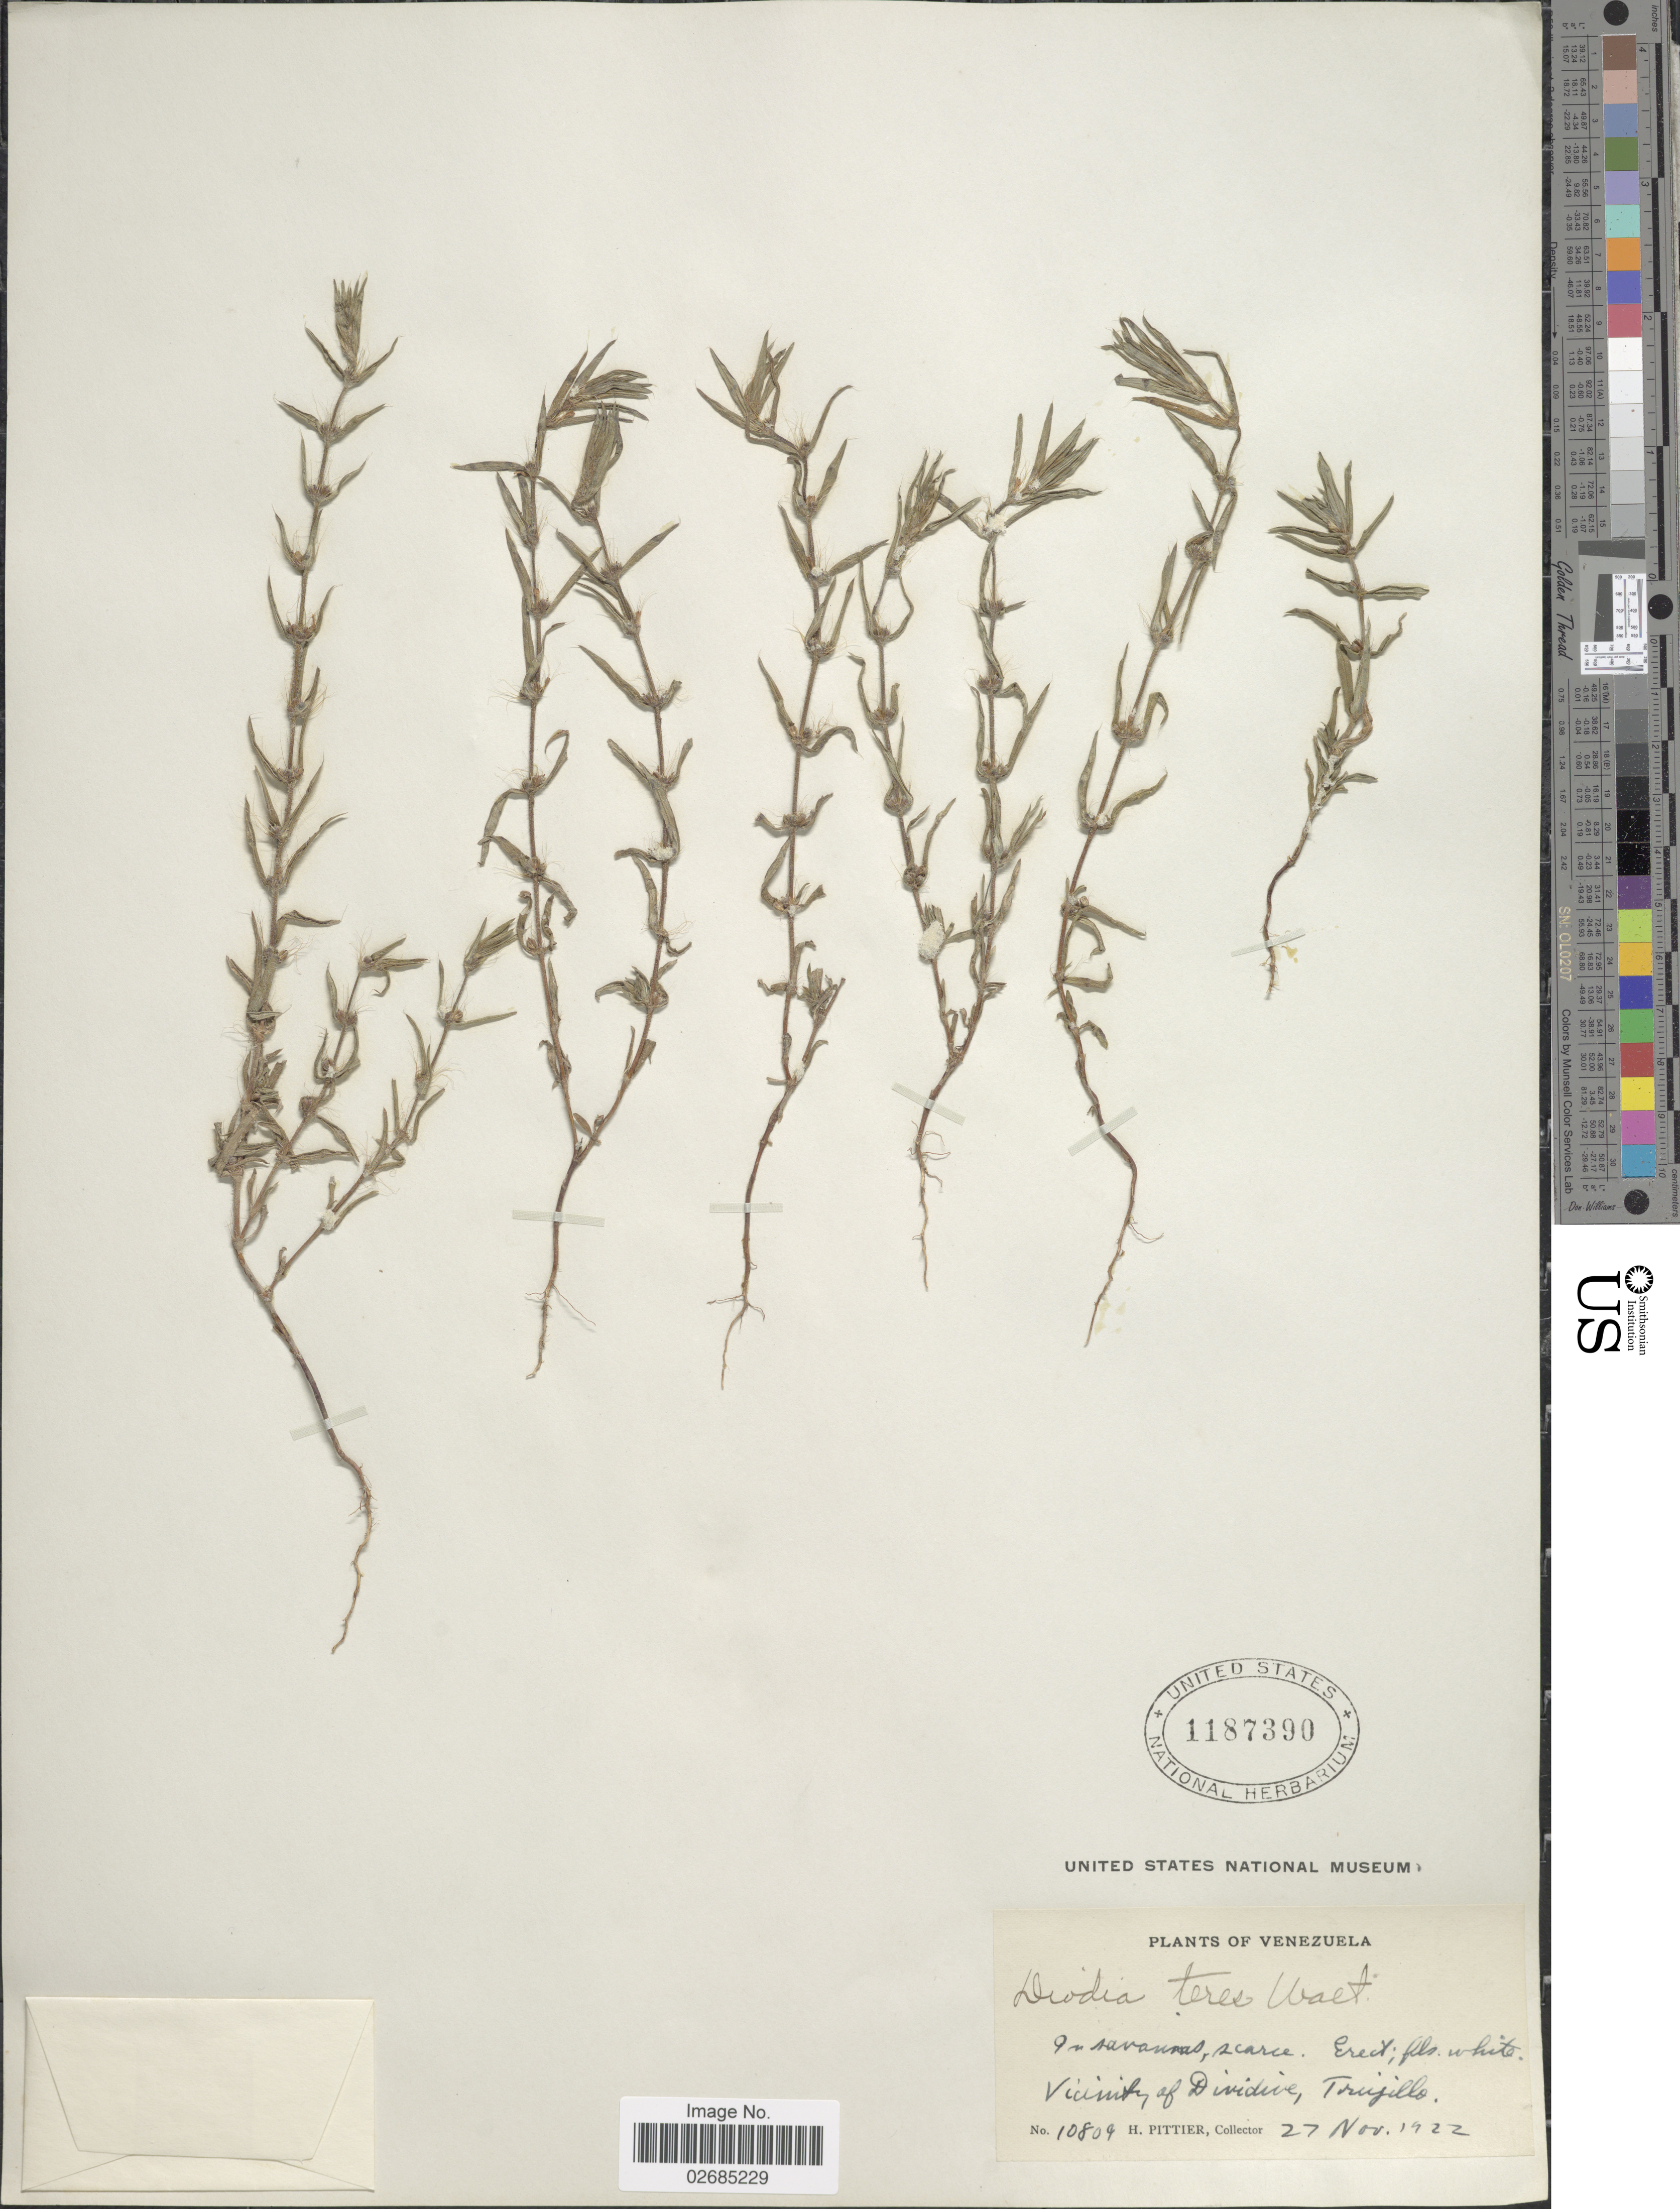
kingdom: Plantae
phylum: Tracheophyta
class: Magnoliopsida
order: Gentianales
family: Rubiaceae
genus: Diodia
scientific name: Diodia teres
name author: Walter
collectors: H. F. Pittier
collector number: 10809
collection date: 1922-11-27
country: Venezuela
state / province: Trujillo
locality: Vicinity of Dividive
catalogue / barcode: US 1187390